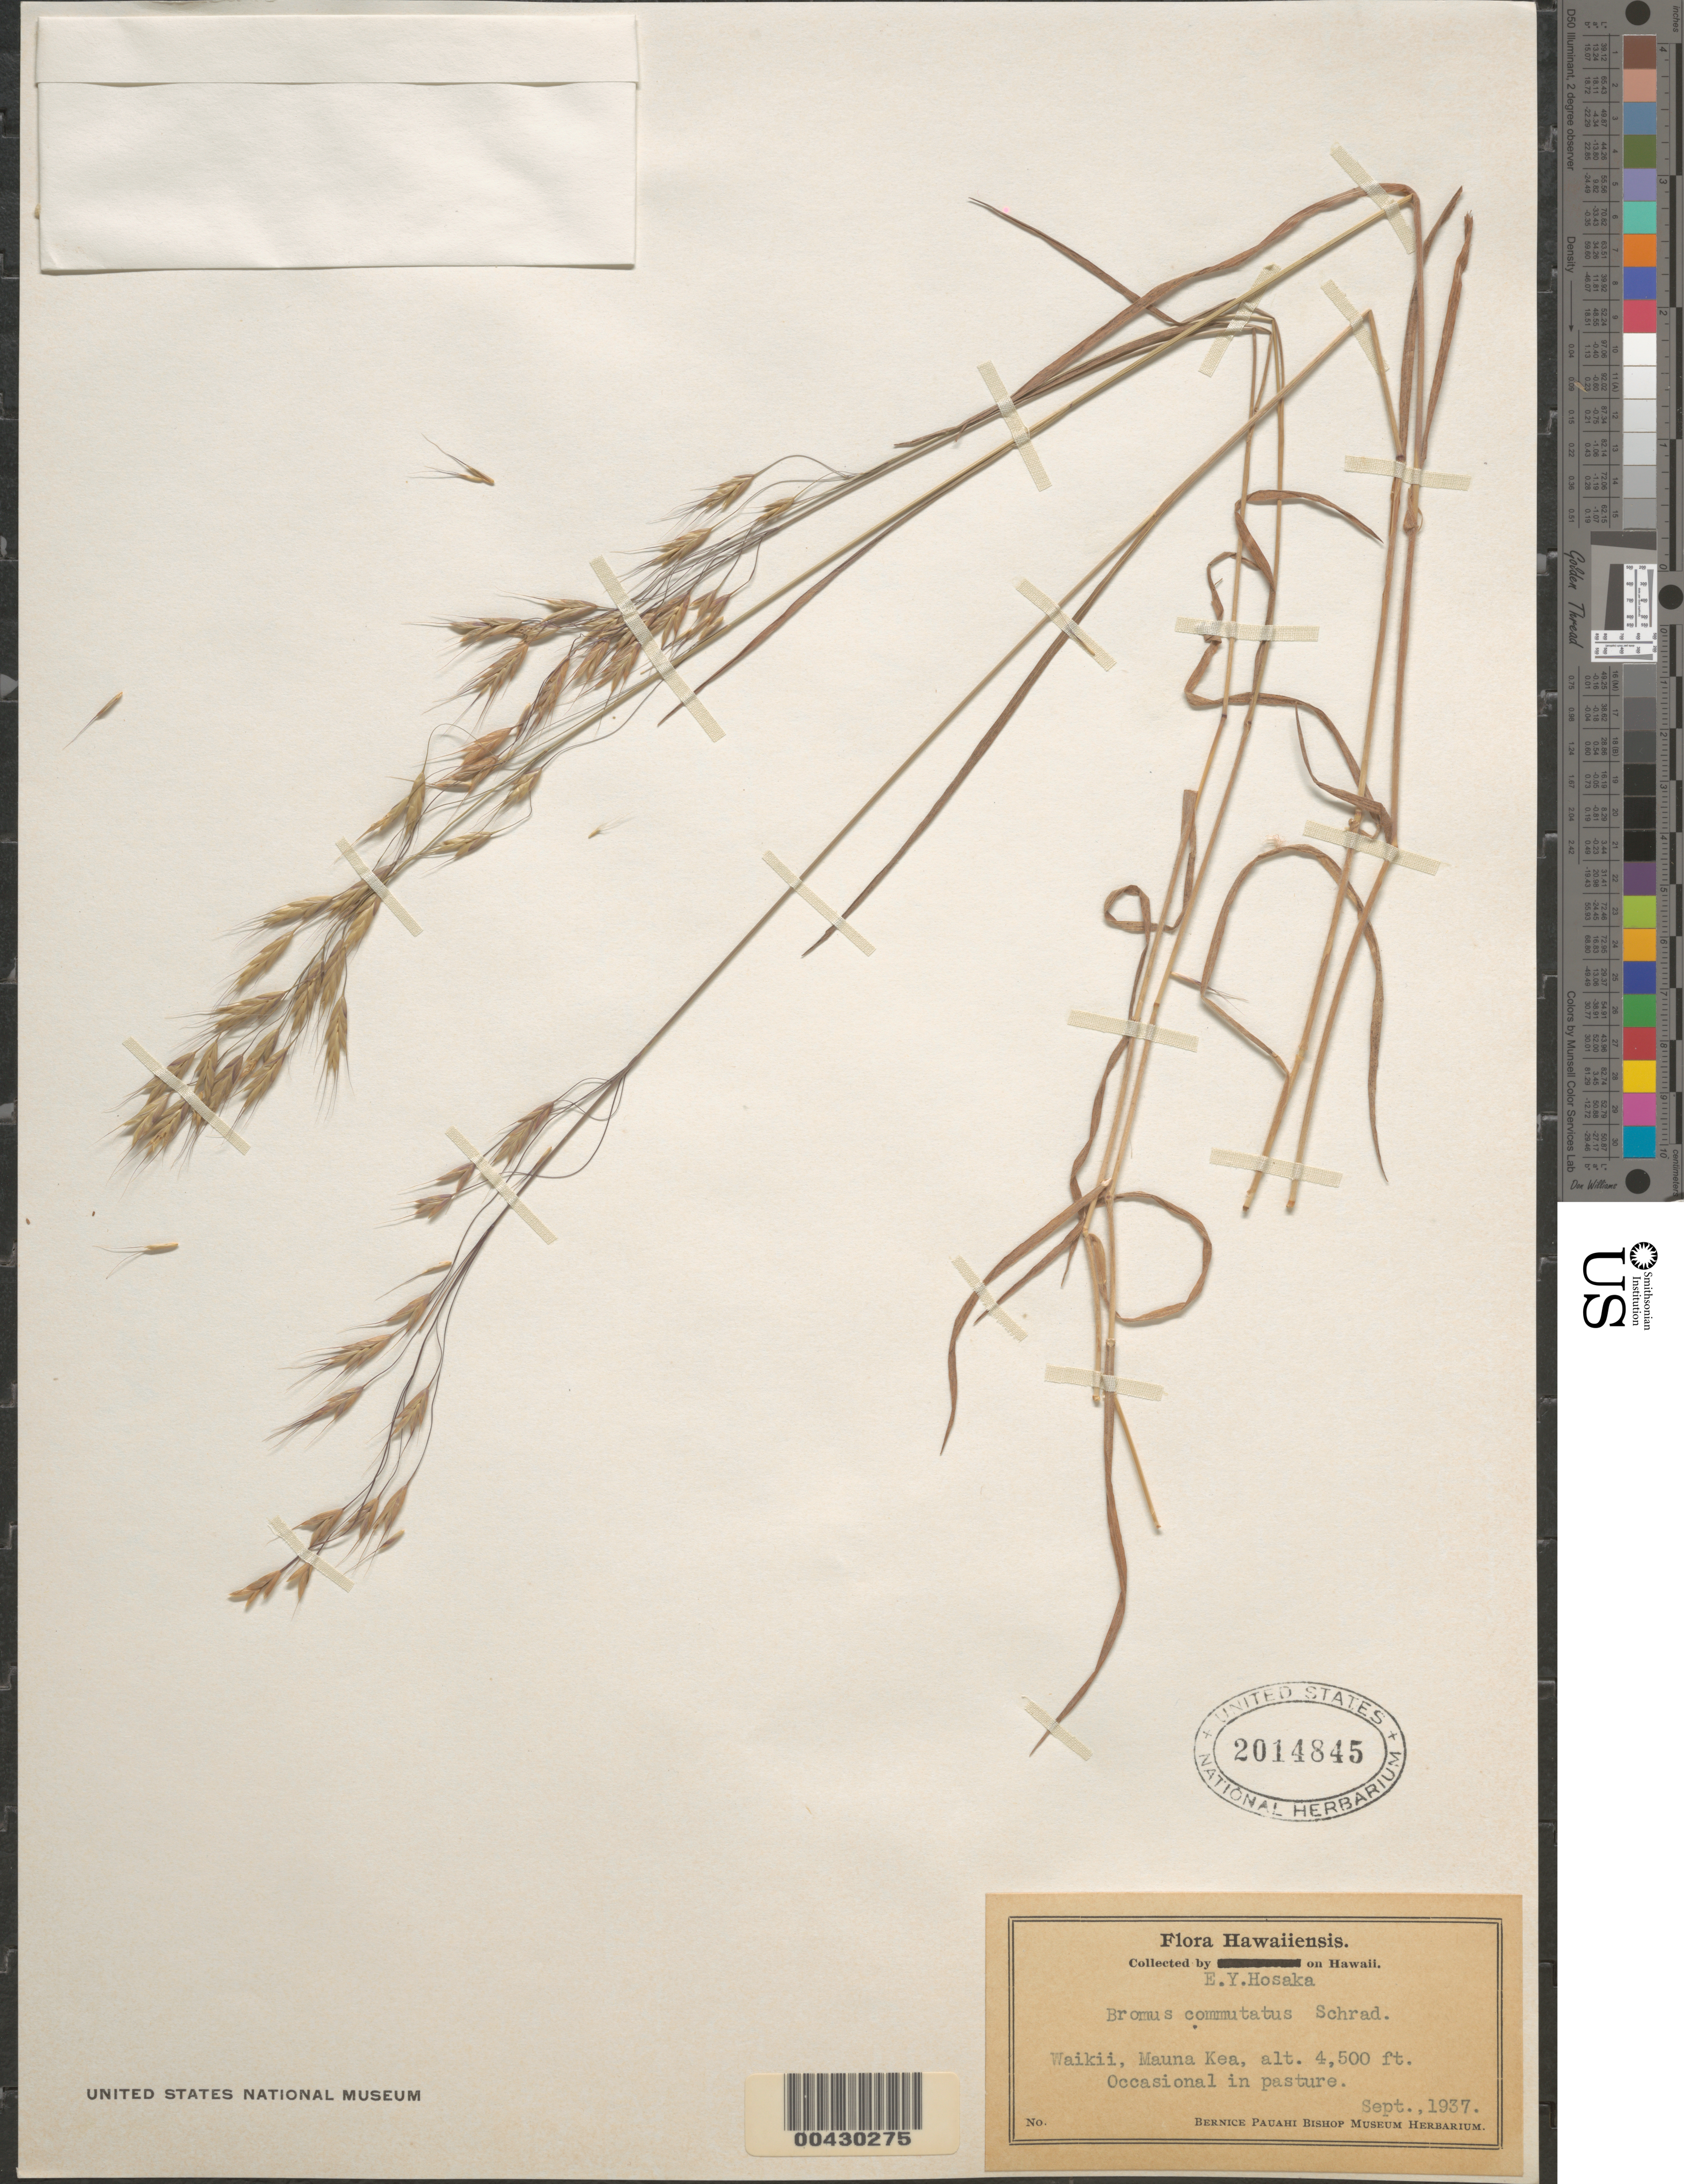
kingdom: Plantae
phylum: Tracheophyta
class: Liliopsida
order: Poales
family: Poaceae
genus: Bromus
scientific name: Bromus japonicus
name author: Houtt.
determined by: Herbst, D. R.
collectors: E. Y. Hosaka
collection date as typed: Sep 1937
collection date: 1937-09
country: United States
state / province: Hawaii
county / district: Hawaii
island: Hawaii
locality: Waikii, Mauna Kea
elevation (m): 1372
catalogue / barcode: US 2014845